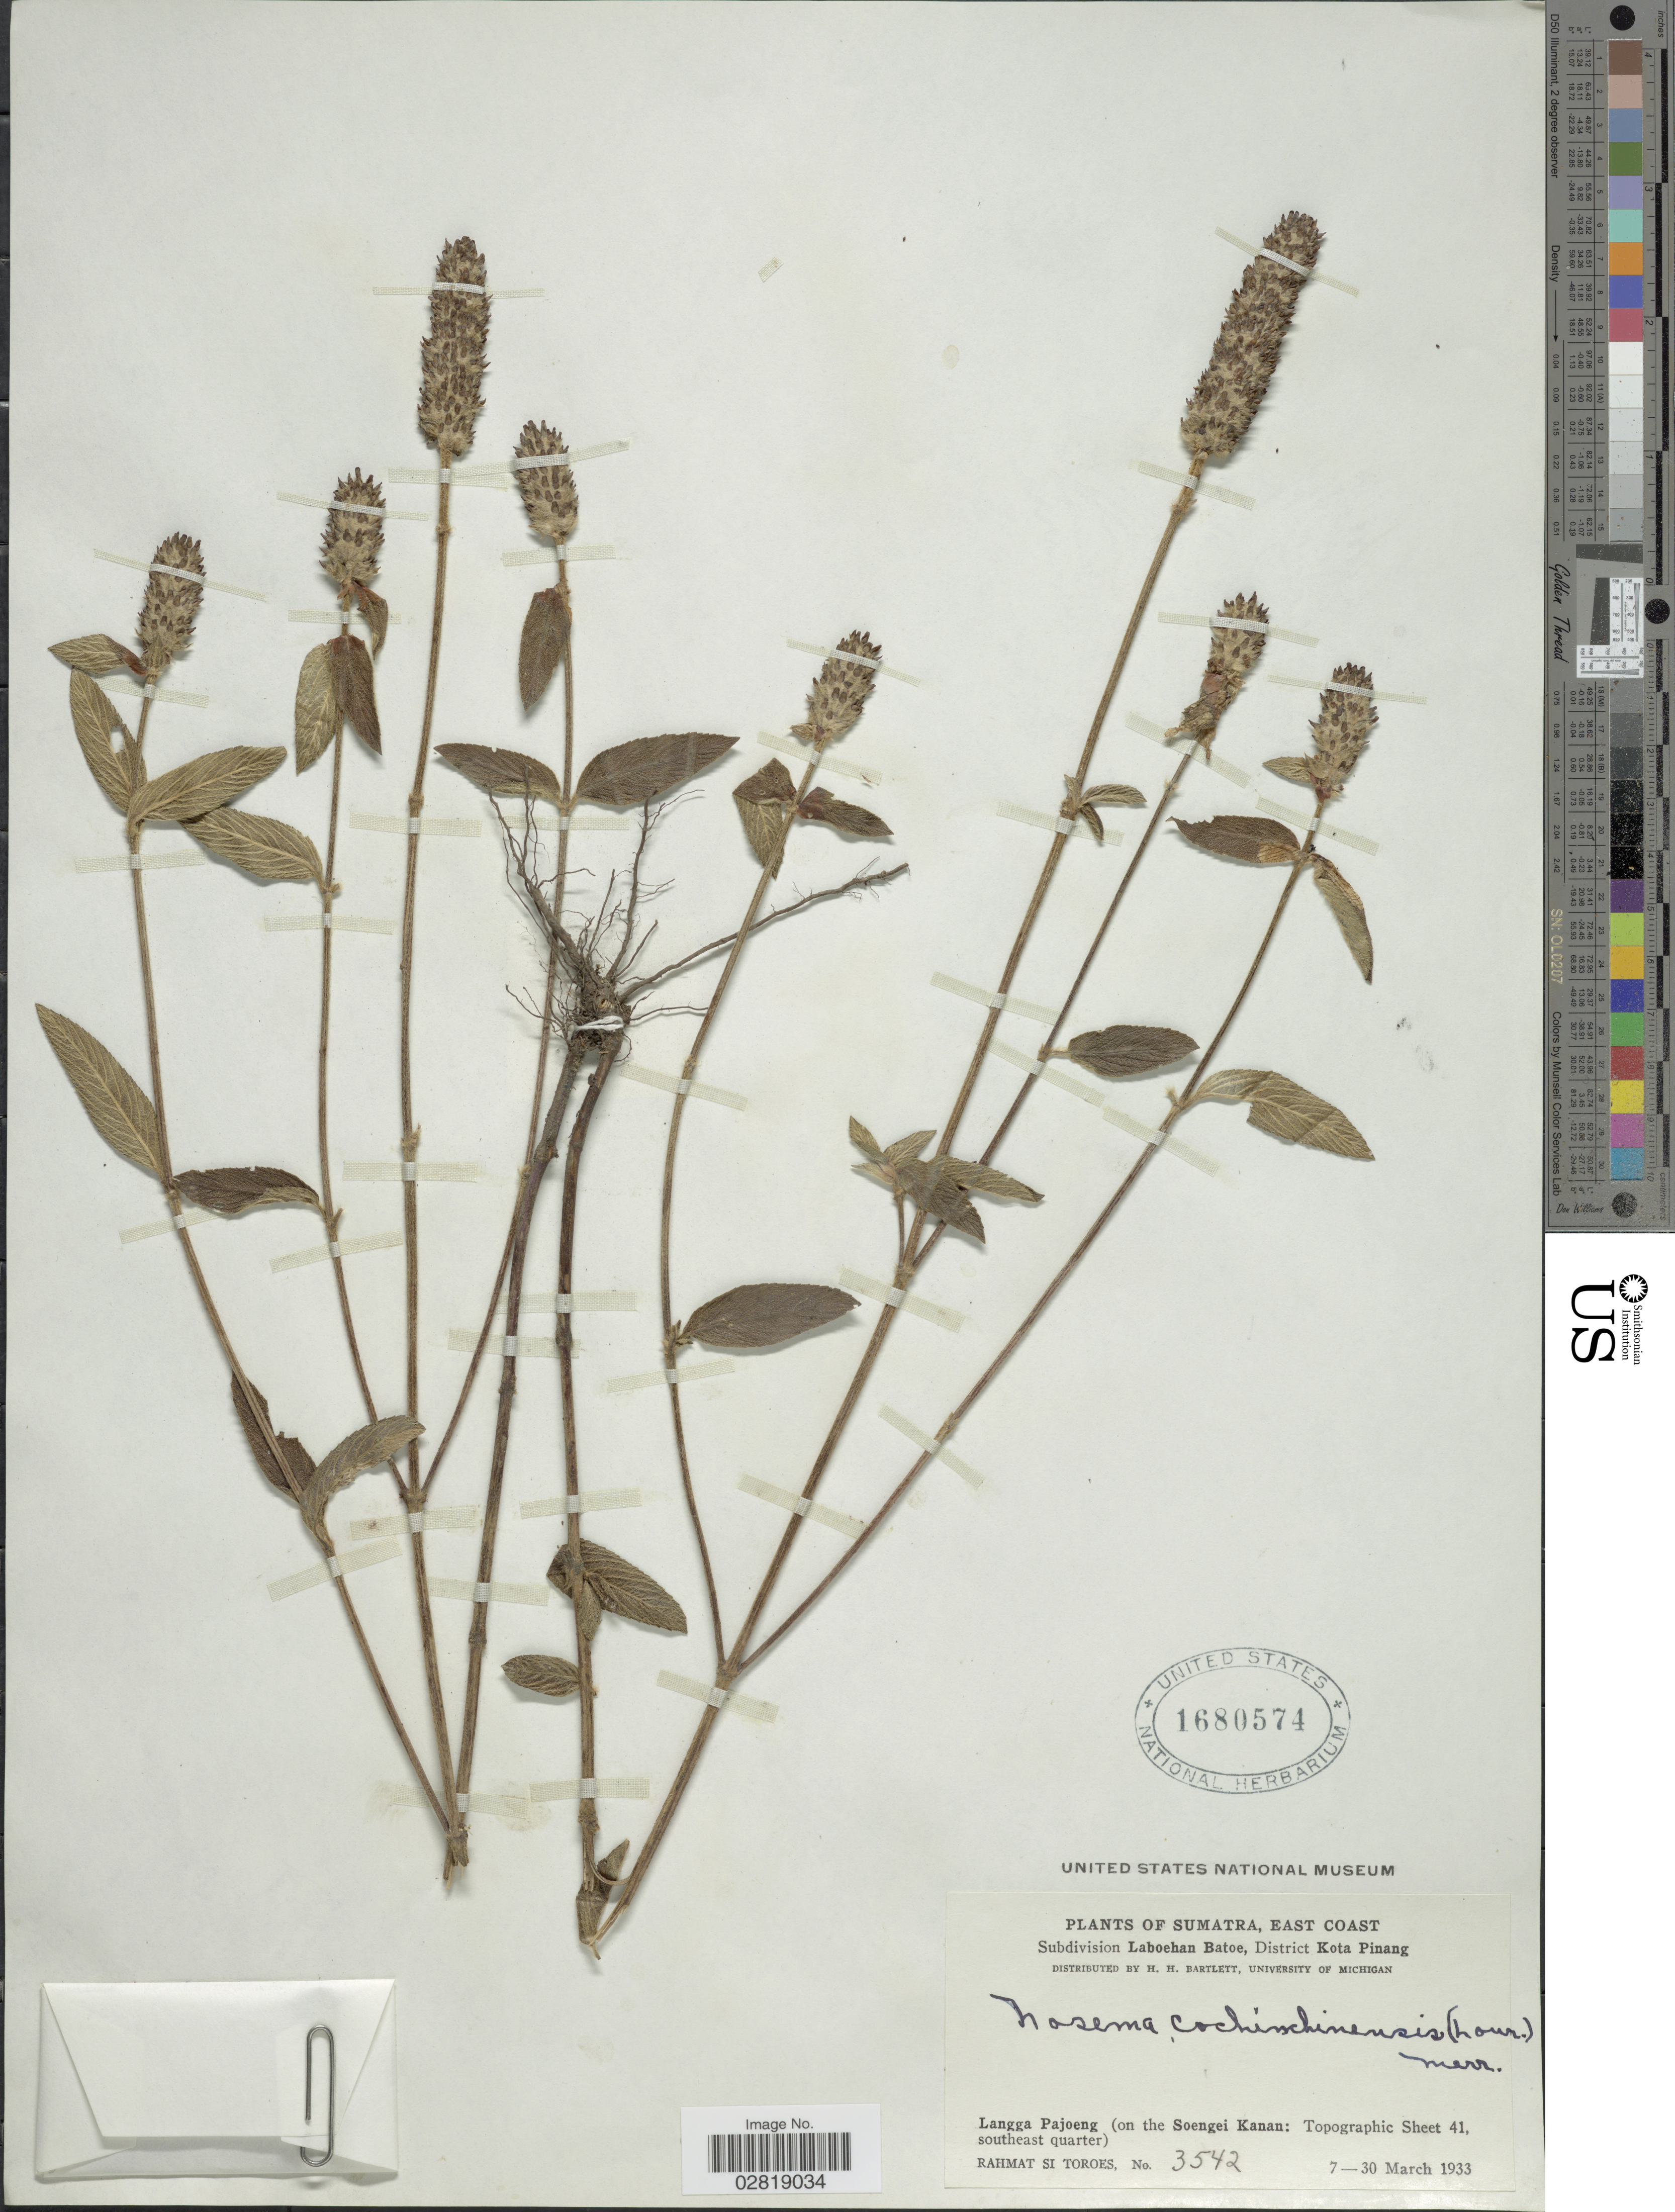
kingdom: Plantae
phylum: Tracheophyta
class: Magnoliopsida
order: Lamiales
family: Lamiaceae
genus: Platostoma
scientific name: Platostoma cochinchinense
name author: (Lour.) A.J. Paton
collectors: Rahmat Si Boeea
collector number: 3542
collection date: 1933-03-07/1933-03-30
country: Indonesia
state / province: Sumatra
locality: East Coast. Subdivision Laboehan Batoe, District Kota Pinang. Langga Pajoeng (on the Soengei Kanan: Topographic Sheet 41, southeast quarter).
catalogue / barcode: US 1680574